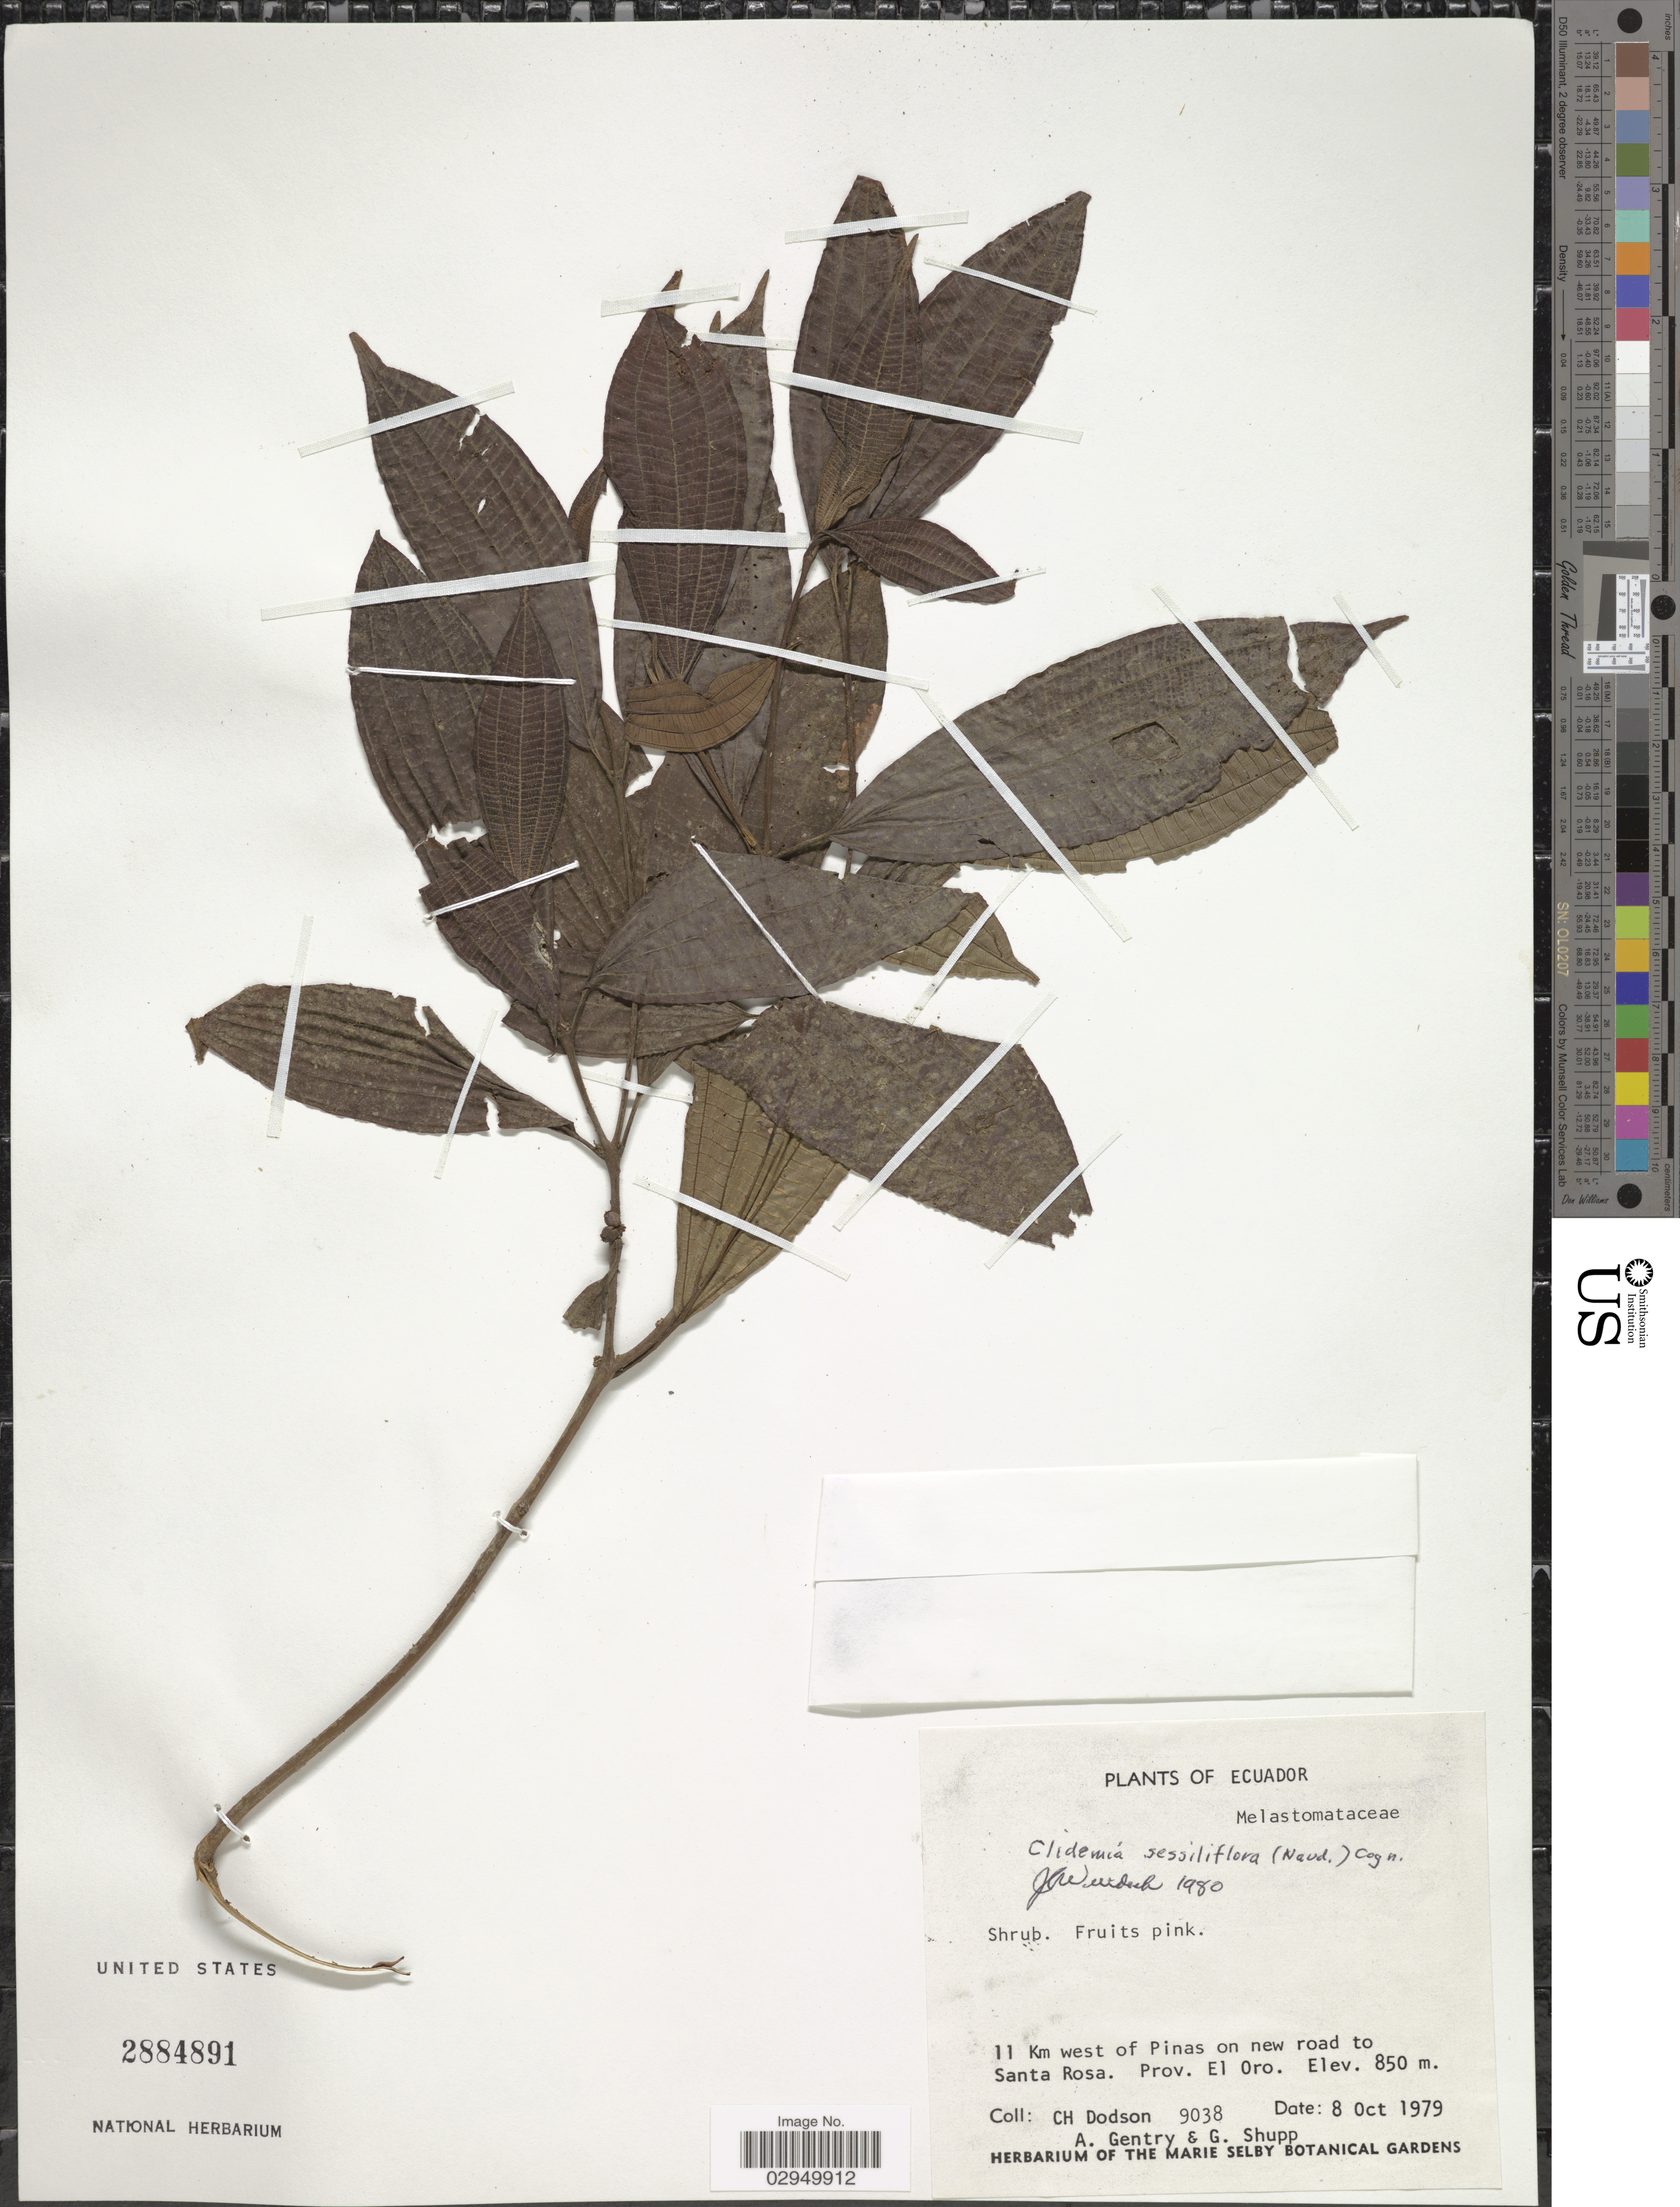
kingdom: Plantae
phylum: Tracheophyta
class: Magnoliopsida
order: Myrtales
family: Melastomataceae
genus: Clidemia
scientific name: Clidemia sessiliflora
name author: (Naudin) Cogn.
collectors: C. H. Dodson, A. H. Gentry & G. Shupp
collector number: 9038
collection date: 1979-10-08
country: Ecuador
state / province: El Oro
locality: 11 Km west of Pinas on new road to Santa Rosa.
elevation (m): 850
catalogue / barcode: US 2884891